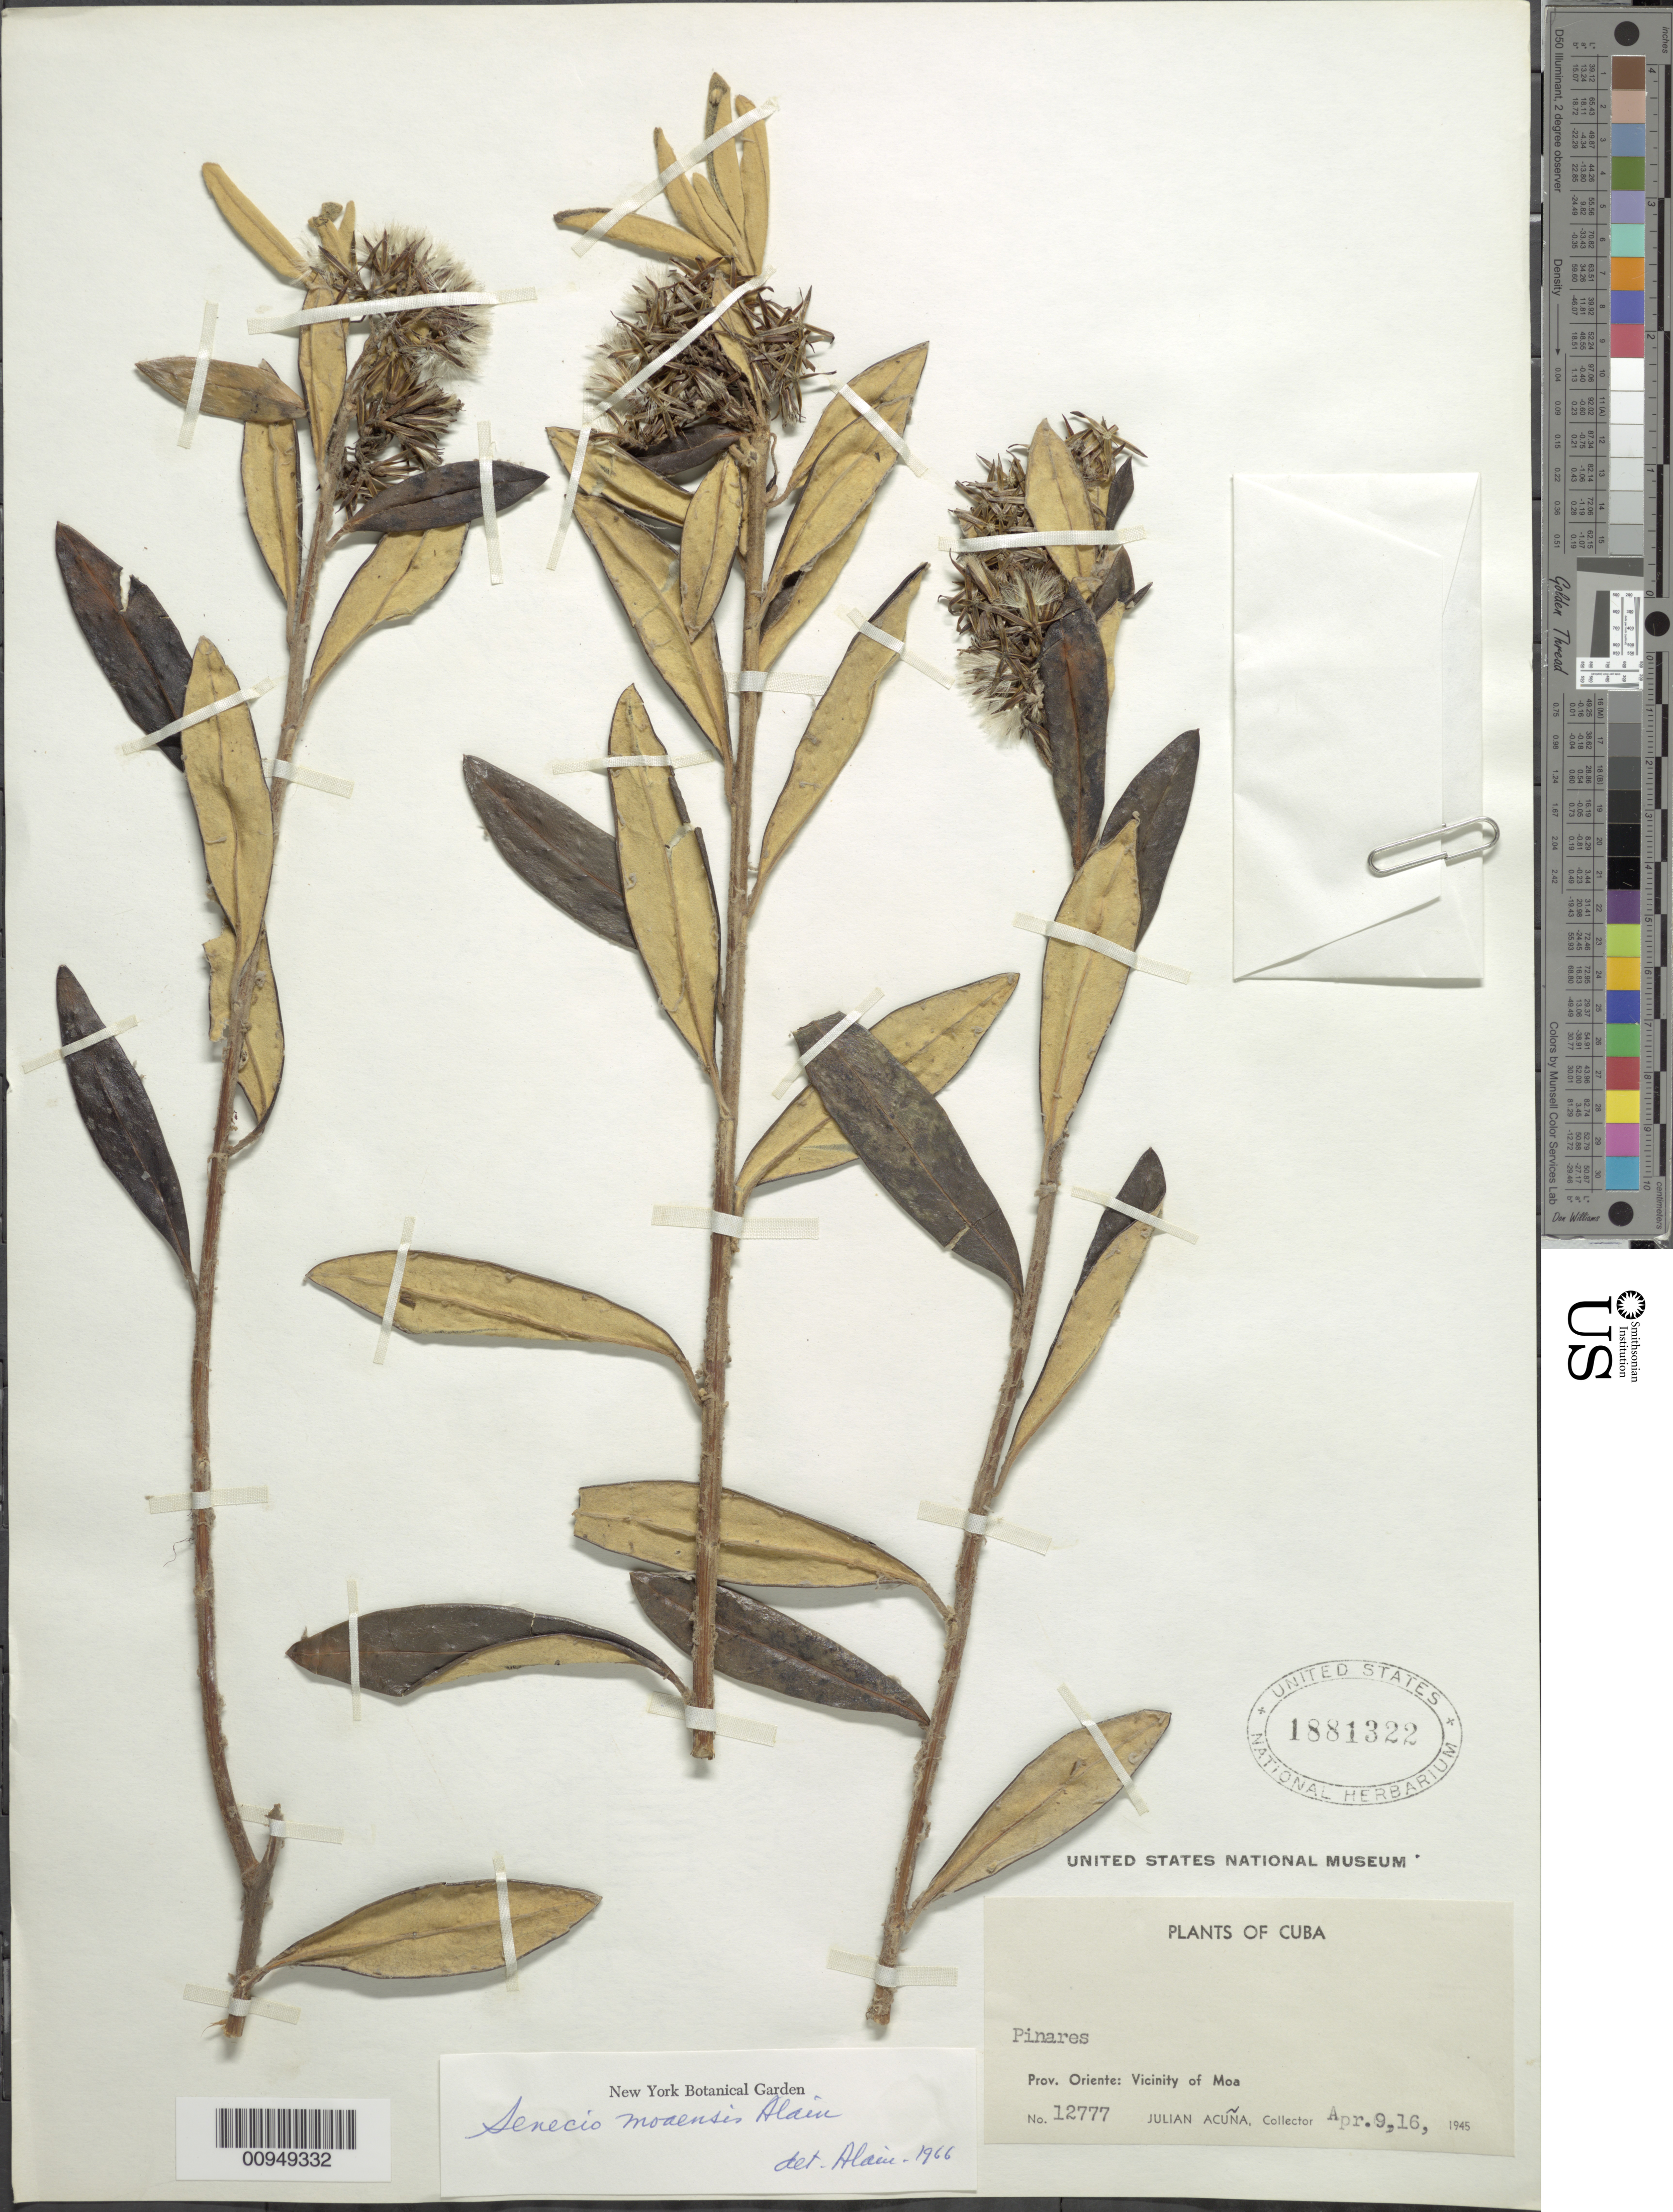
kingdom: Plantae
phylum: Tracheophyta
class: Magnoliopsida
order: Asterales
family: Asteraceae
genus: Senecio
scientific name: Senecio moaensis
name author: Alain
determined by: Liogier, Alain H.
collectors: J. Acuña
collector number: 12777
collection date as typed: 09 Apr 1945 to 16 Apr 1945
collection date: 1945-04-09/1945-04-16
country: Cuba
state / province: Holguín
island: Cuba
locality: Vicinity of Moa [Oriente]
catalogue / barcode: US 1881322